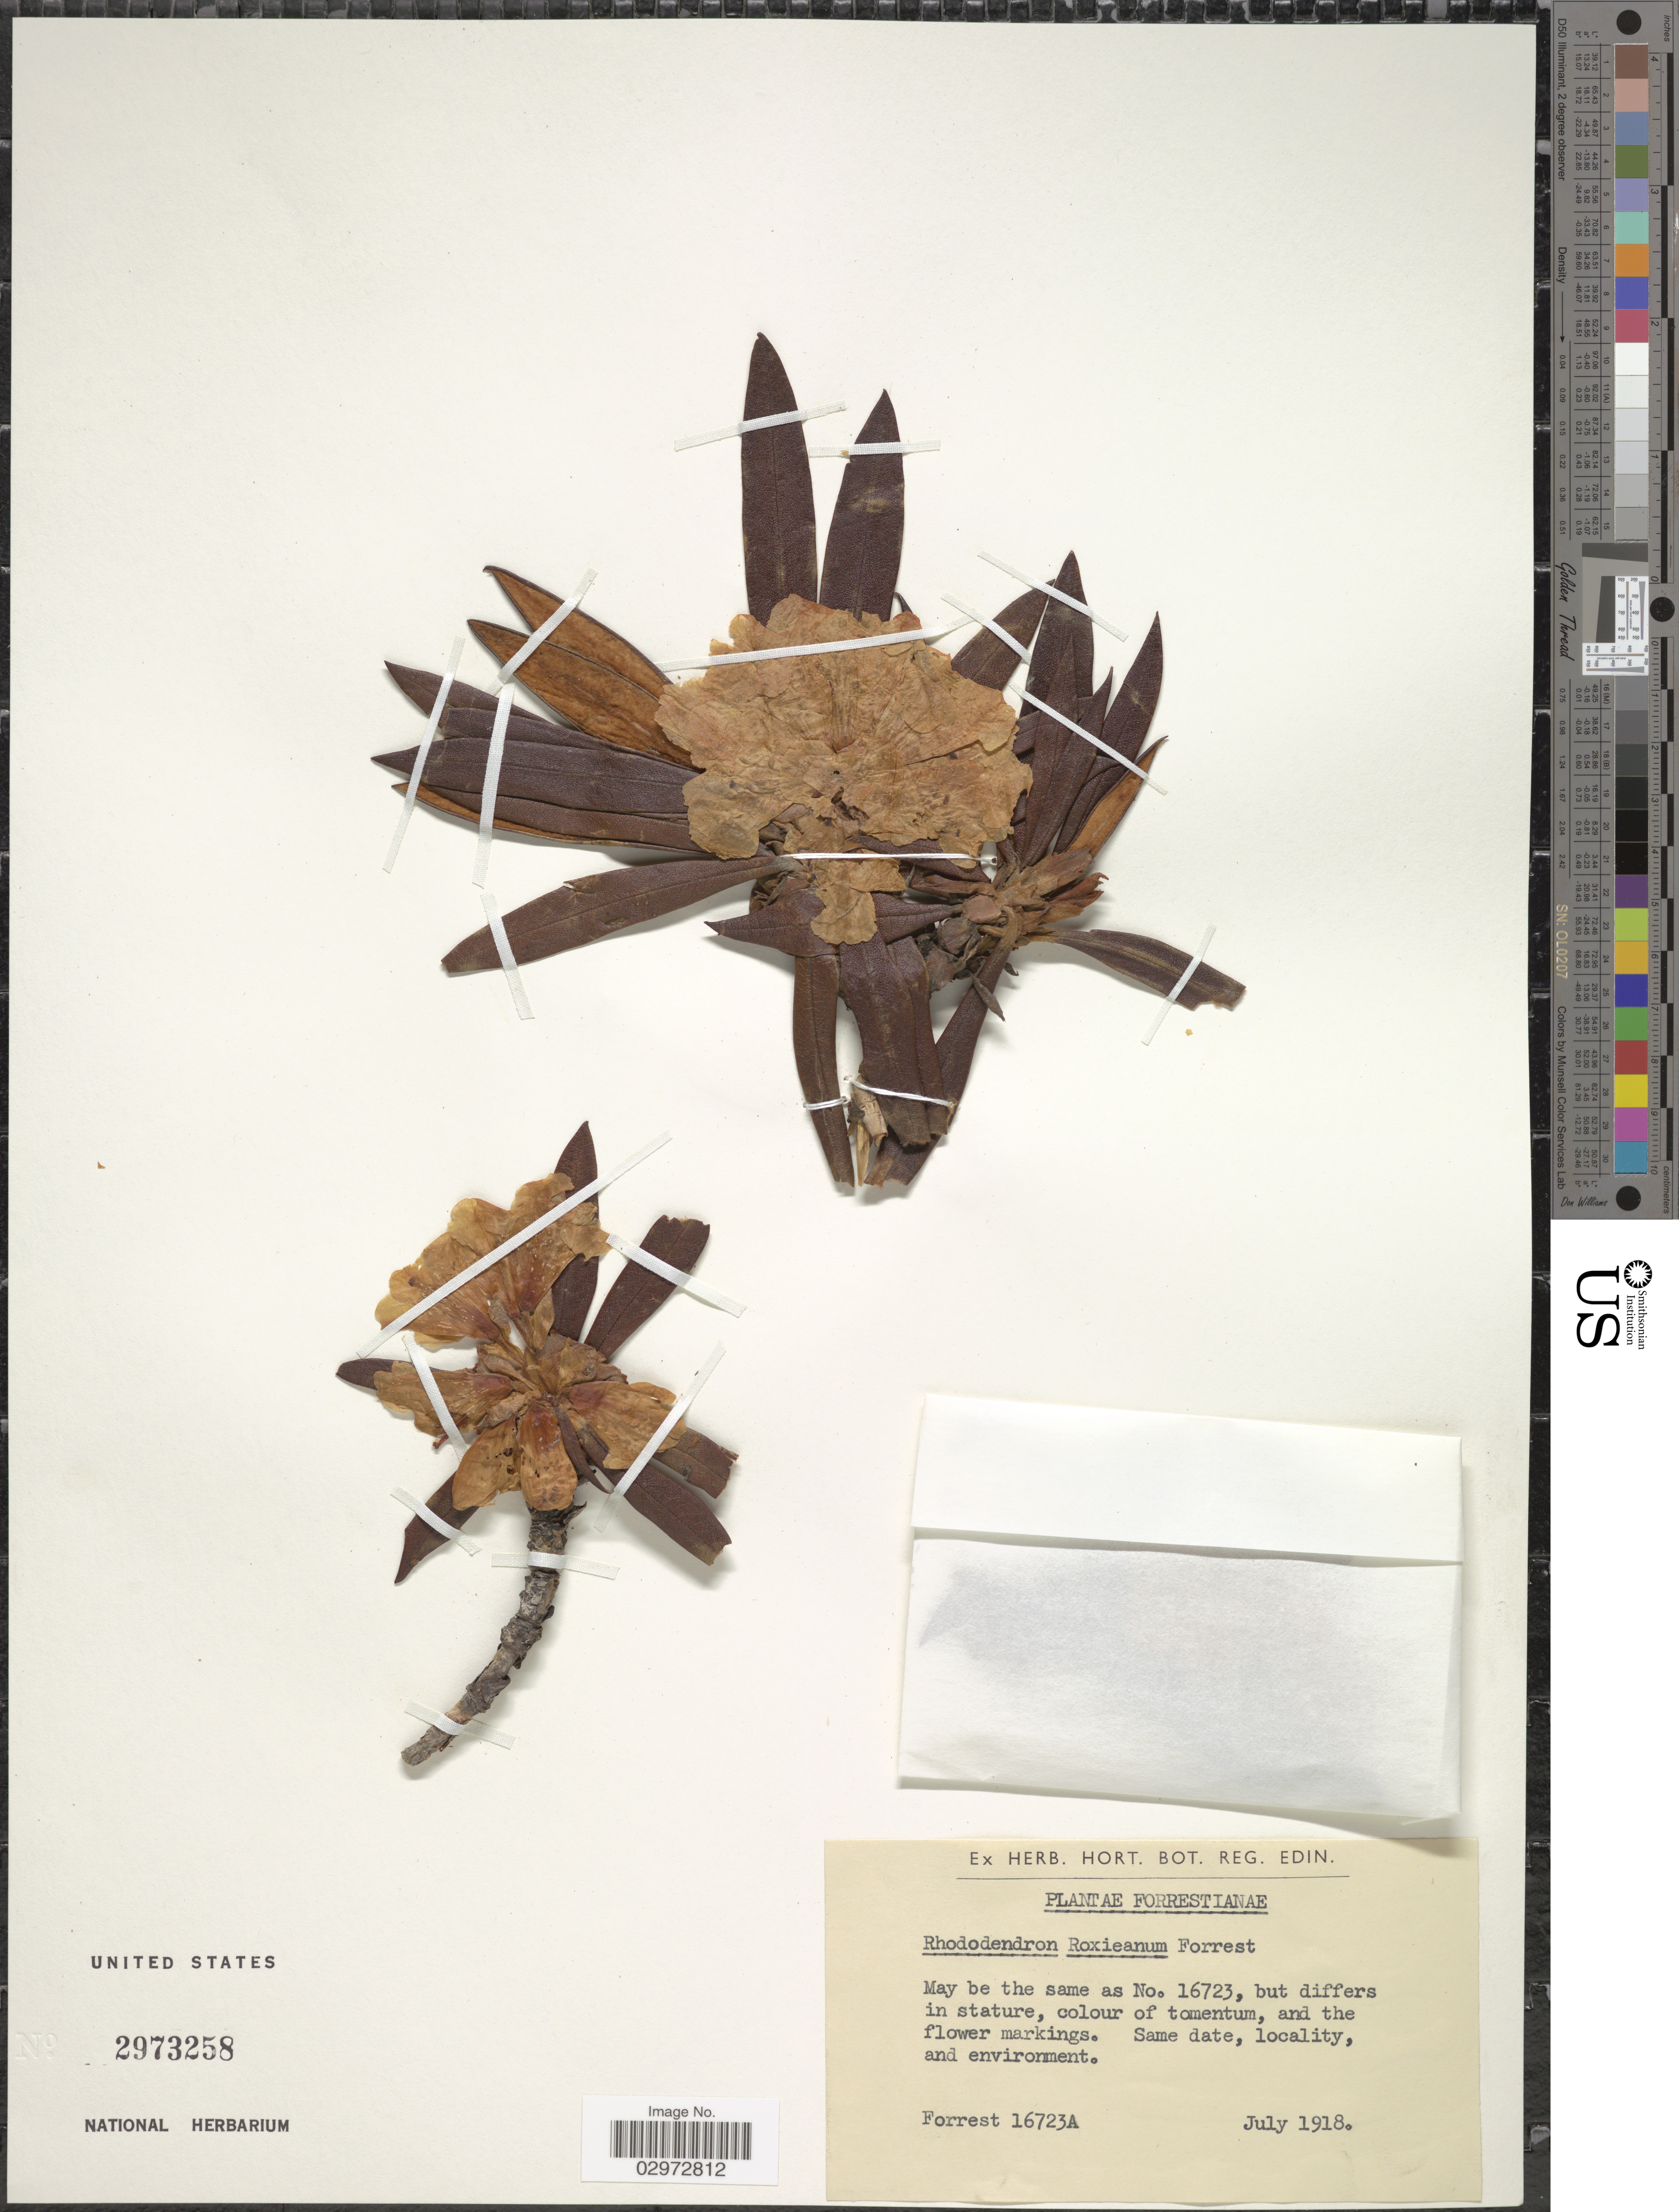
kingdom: Plantae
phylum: Tracheophyta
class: Magnoliopsida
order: Ericales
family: Ericaceae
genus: Rhododendron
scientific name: Rhododendron roxieanum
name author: Forrest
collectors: -. Forrest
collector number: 16723A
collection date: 1918-07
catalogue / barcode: US 2973258